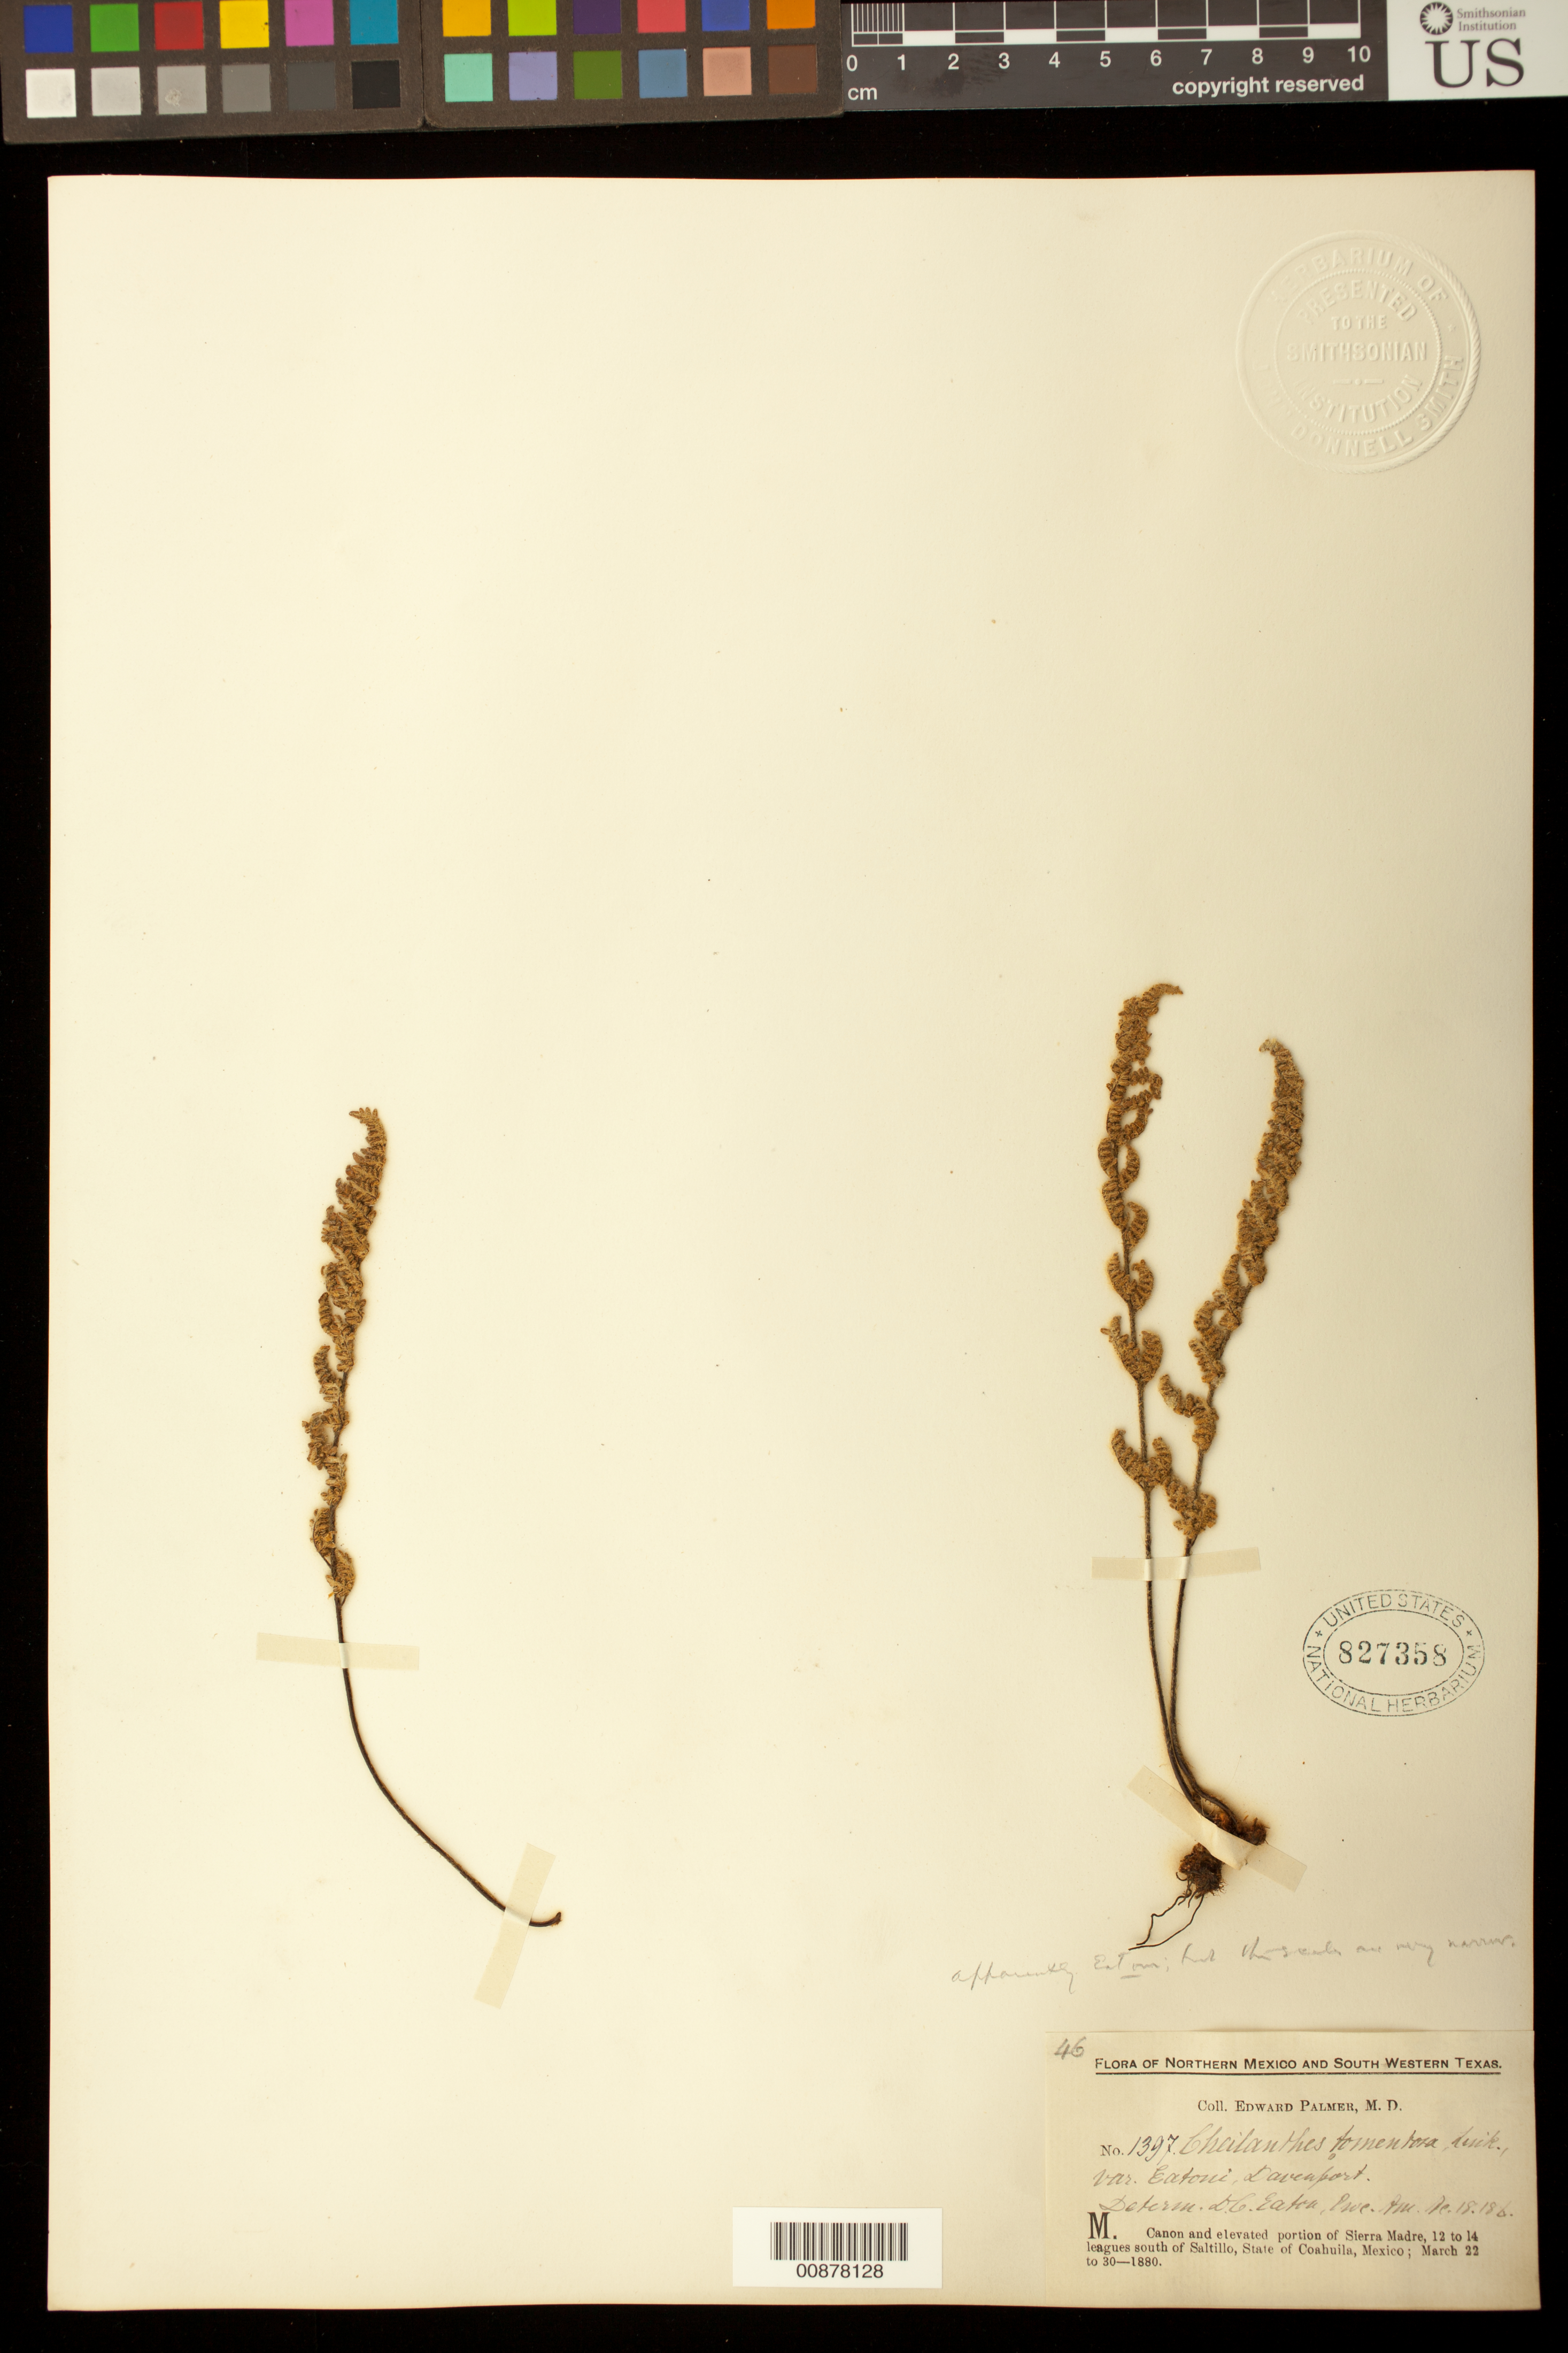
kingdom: Plantae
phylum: Tracheophyta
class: Polypodiopsida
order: Polypodiales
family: Pteridaceae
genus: Myriopteris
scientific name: Myriopteris rufa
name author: Fée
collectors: E. Palmer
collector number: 1397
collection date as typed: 22 Mar 1880 to 30 Mar 1880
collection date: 1880-03-22/1880-03-30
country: Mexico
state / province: Coahuila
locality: M. 12 to 14 leagues of Saltillo, Coahuila.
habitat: Cañon and elevated portion of Sierra Madre.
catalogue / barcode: US 827358